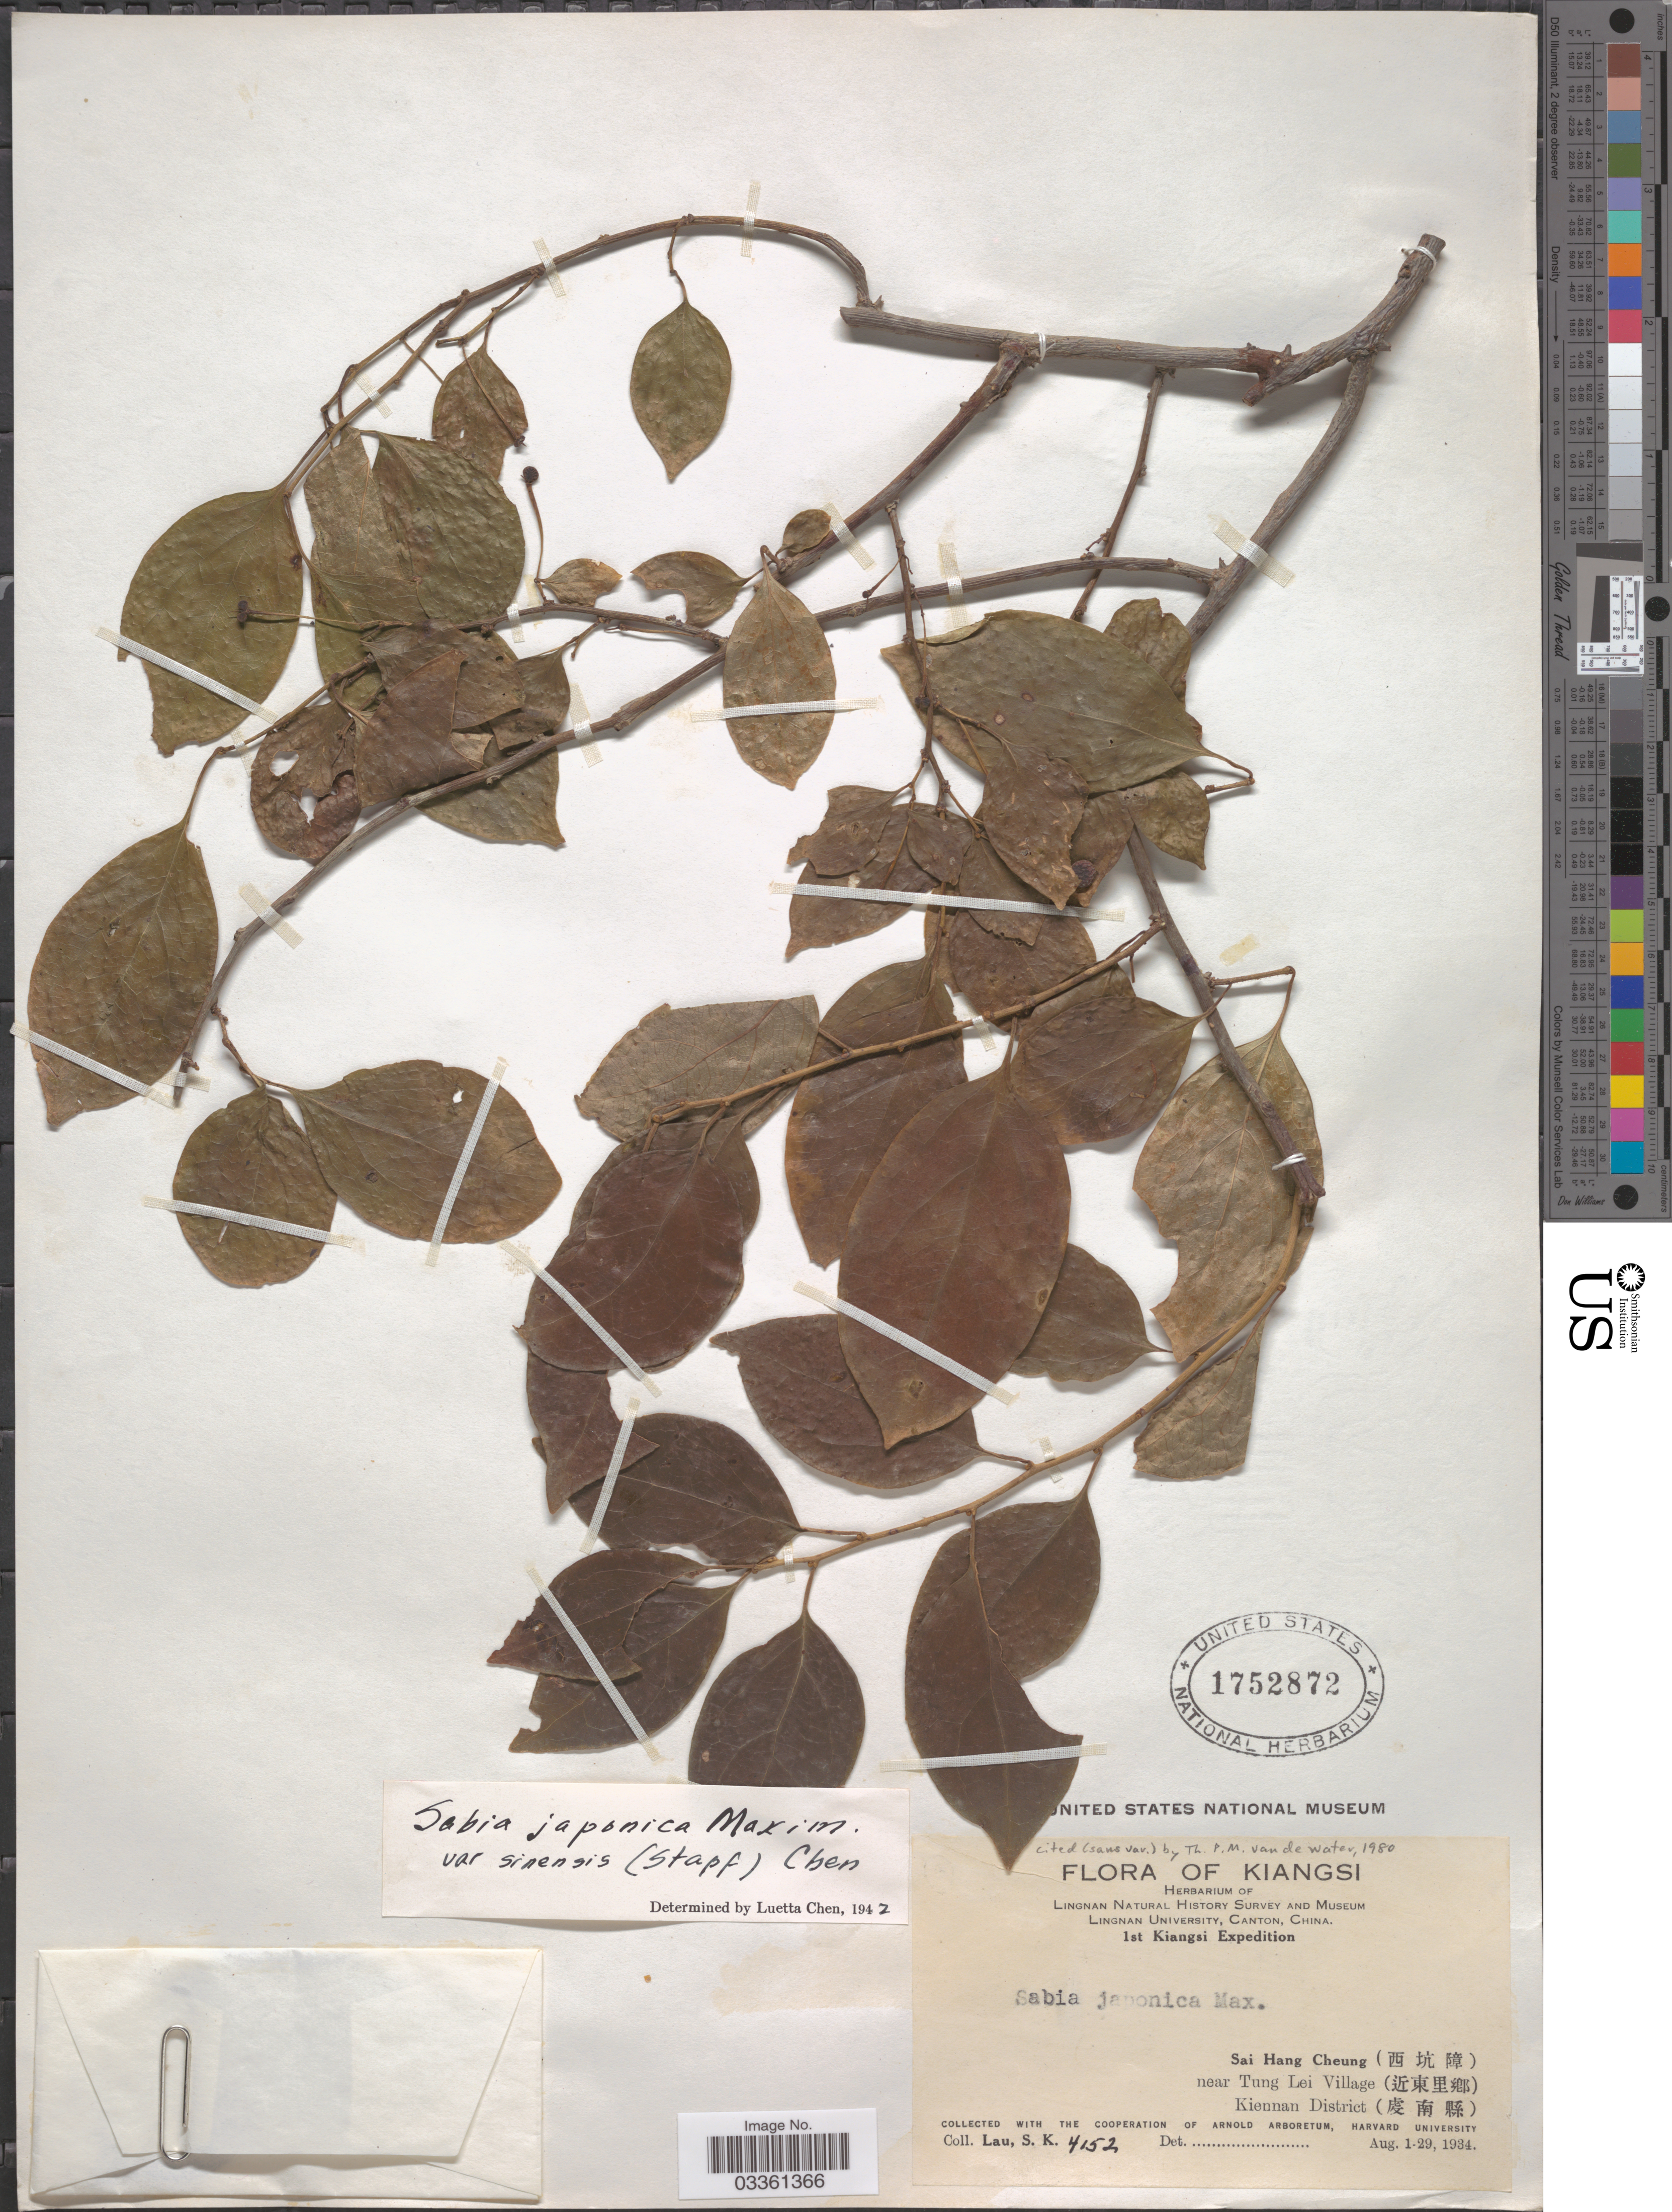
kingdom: Plantae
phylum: Tracheophyta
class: Magnoliopsida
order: Proteales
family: Sabiaceae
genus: Sabia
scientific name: Sabia japonica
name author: Maxim.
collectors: S. K. Lau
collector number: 4152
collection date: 1934-08-01/1934-08-29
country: China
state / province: Jiangxi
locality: Kiangsi. Sai Hang Cheung (X), near Tung Lei Village (X), Kiennan District (X).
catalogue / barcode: US 1752872